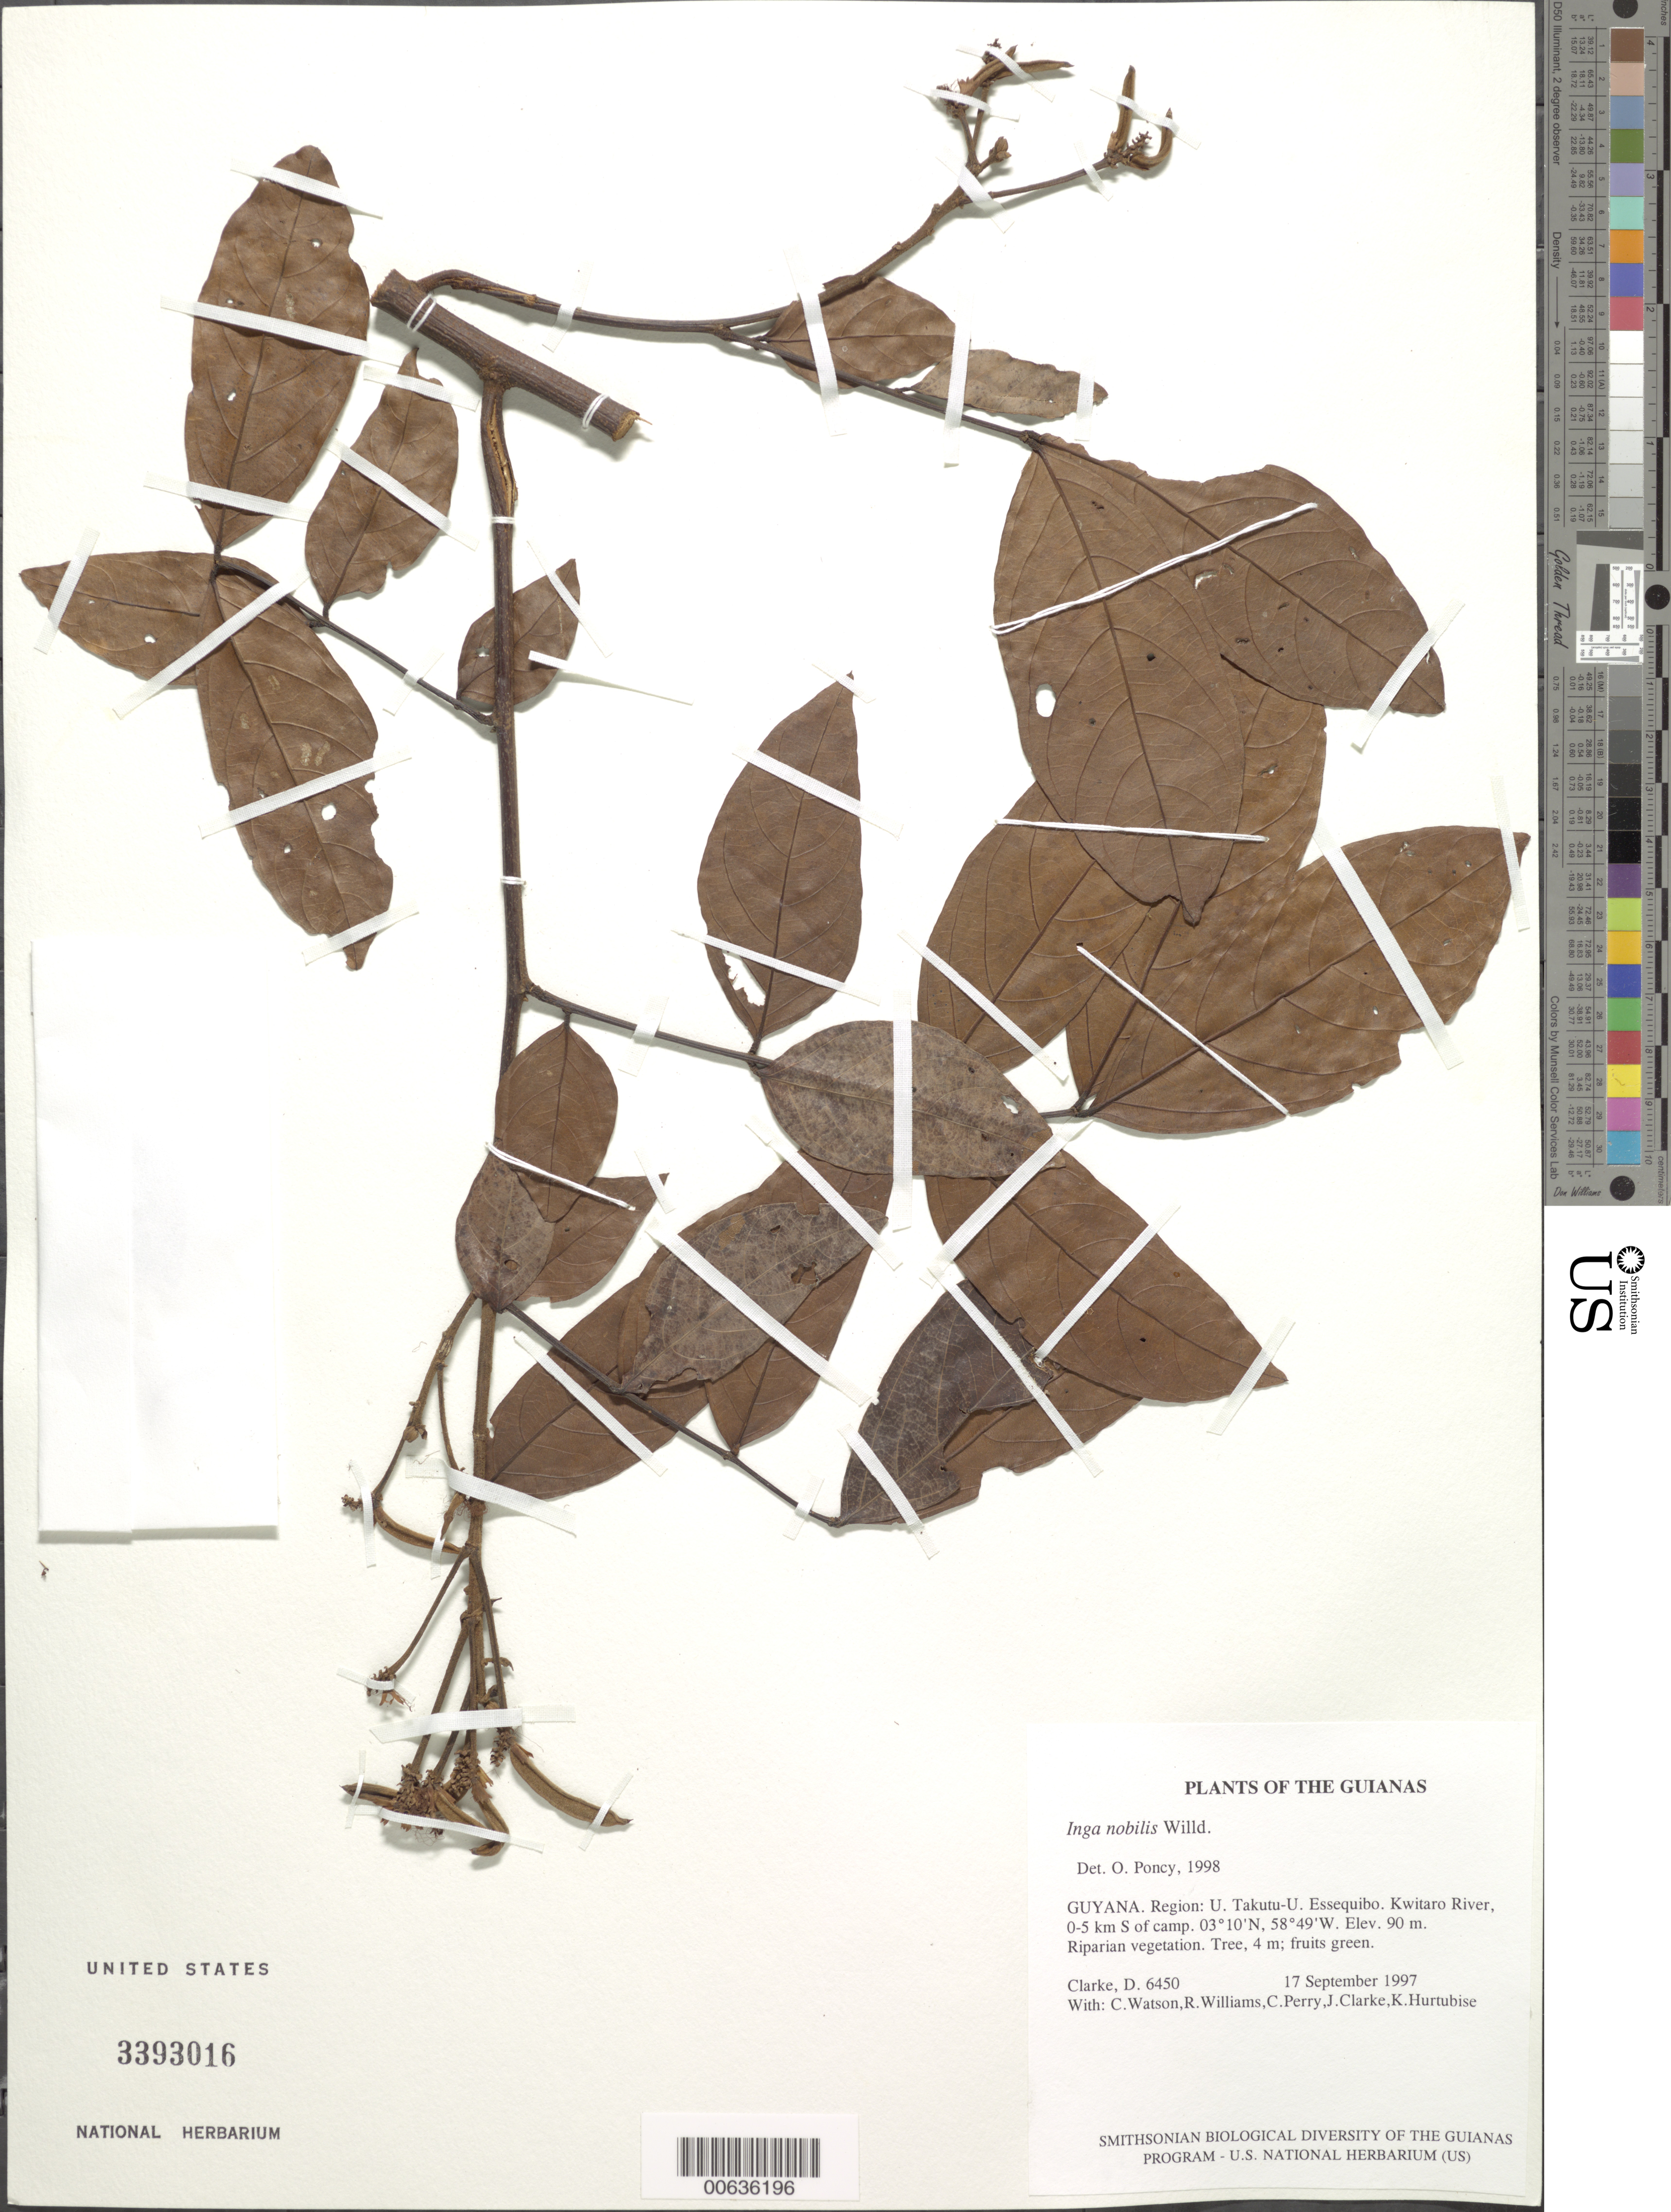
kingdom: Plantae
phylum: Tracheophyta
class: Magnoliopsida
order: Fabales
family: Fabaceae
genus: Inga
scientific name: Inga nobilis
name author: Willd.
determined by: Poncy, O.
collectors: H. D. Clarke, C. Watson, R. Williams, C. Perry, J. Clarke & K. Hurtubise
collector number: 6450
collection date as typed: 17 September 1997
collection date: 1997-09-17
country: Guyana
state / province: U. Takutu-U. Essequibo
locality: Kwitaro River, 0-5 km S of camp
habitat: Riparian vegetation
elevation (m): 90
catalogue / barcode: US 3393016